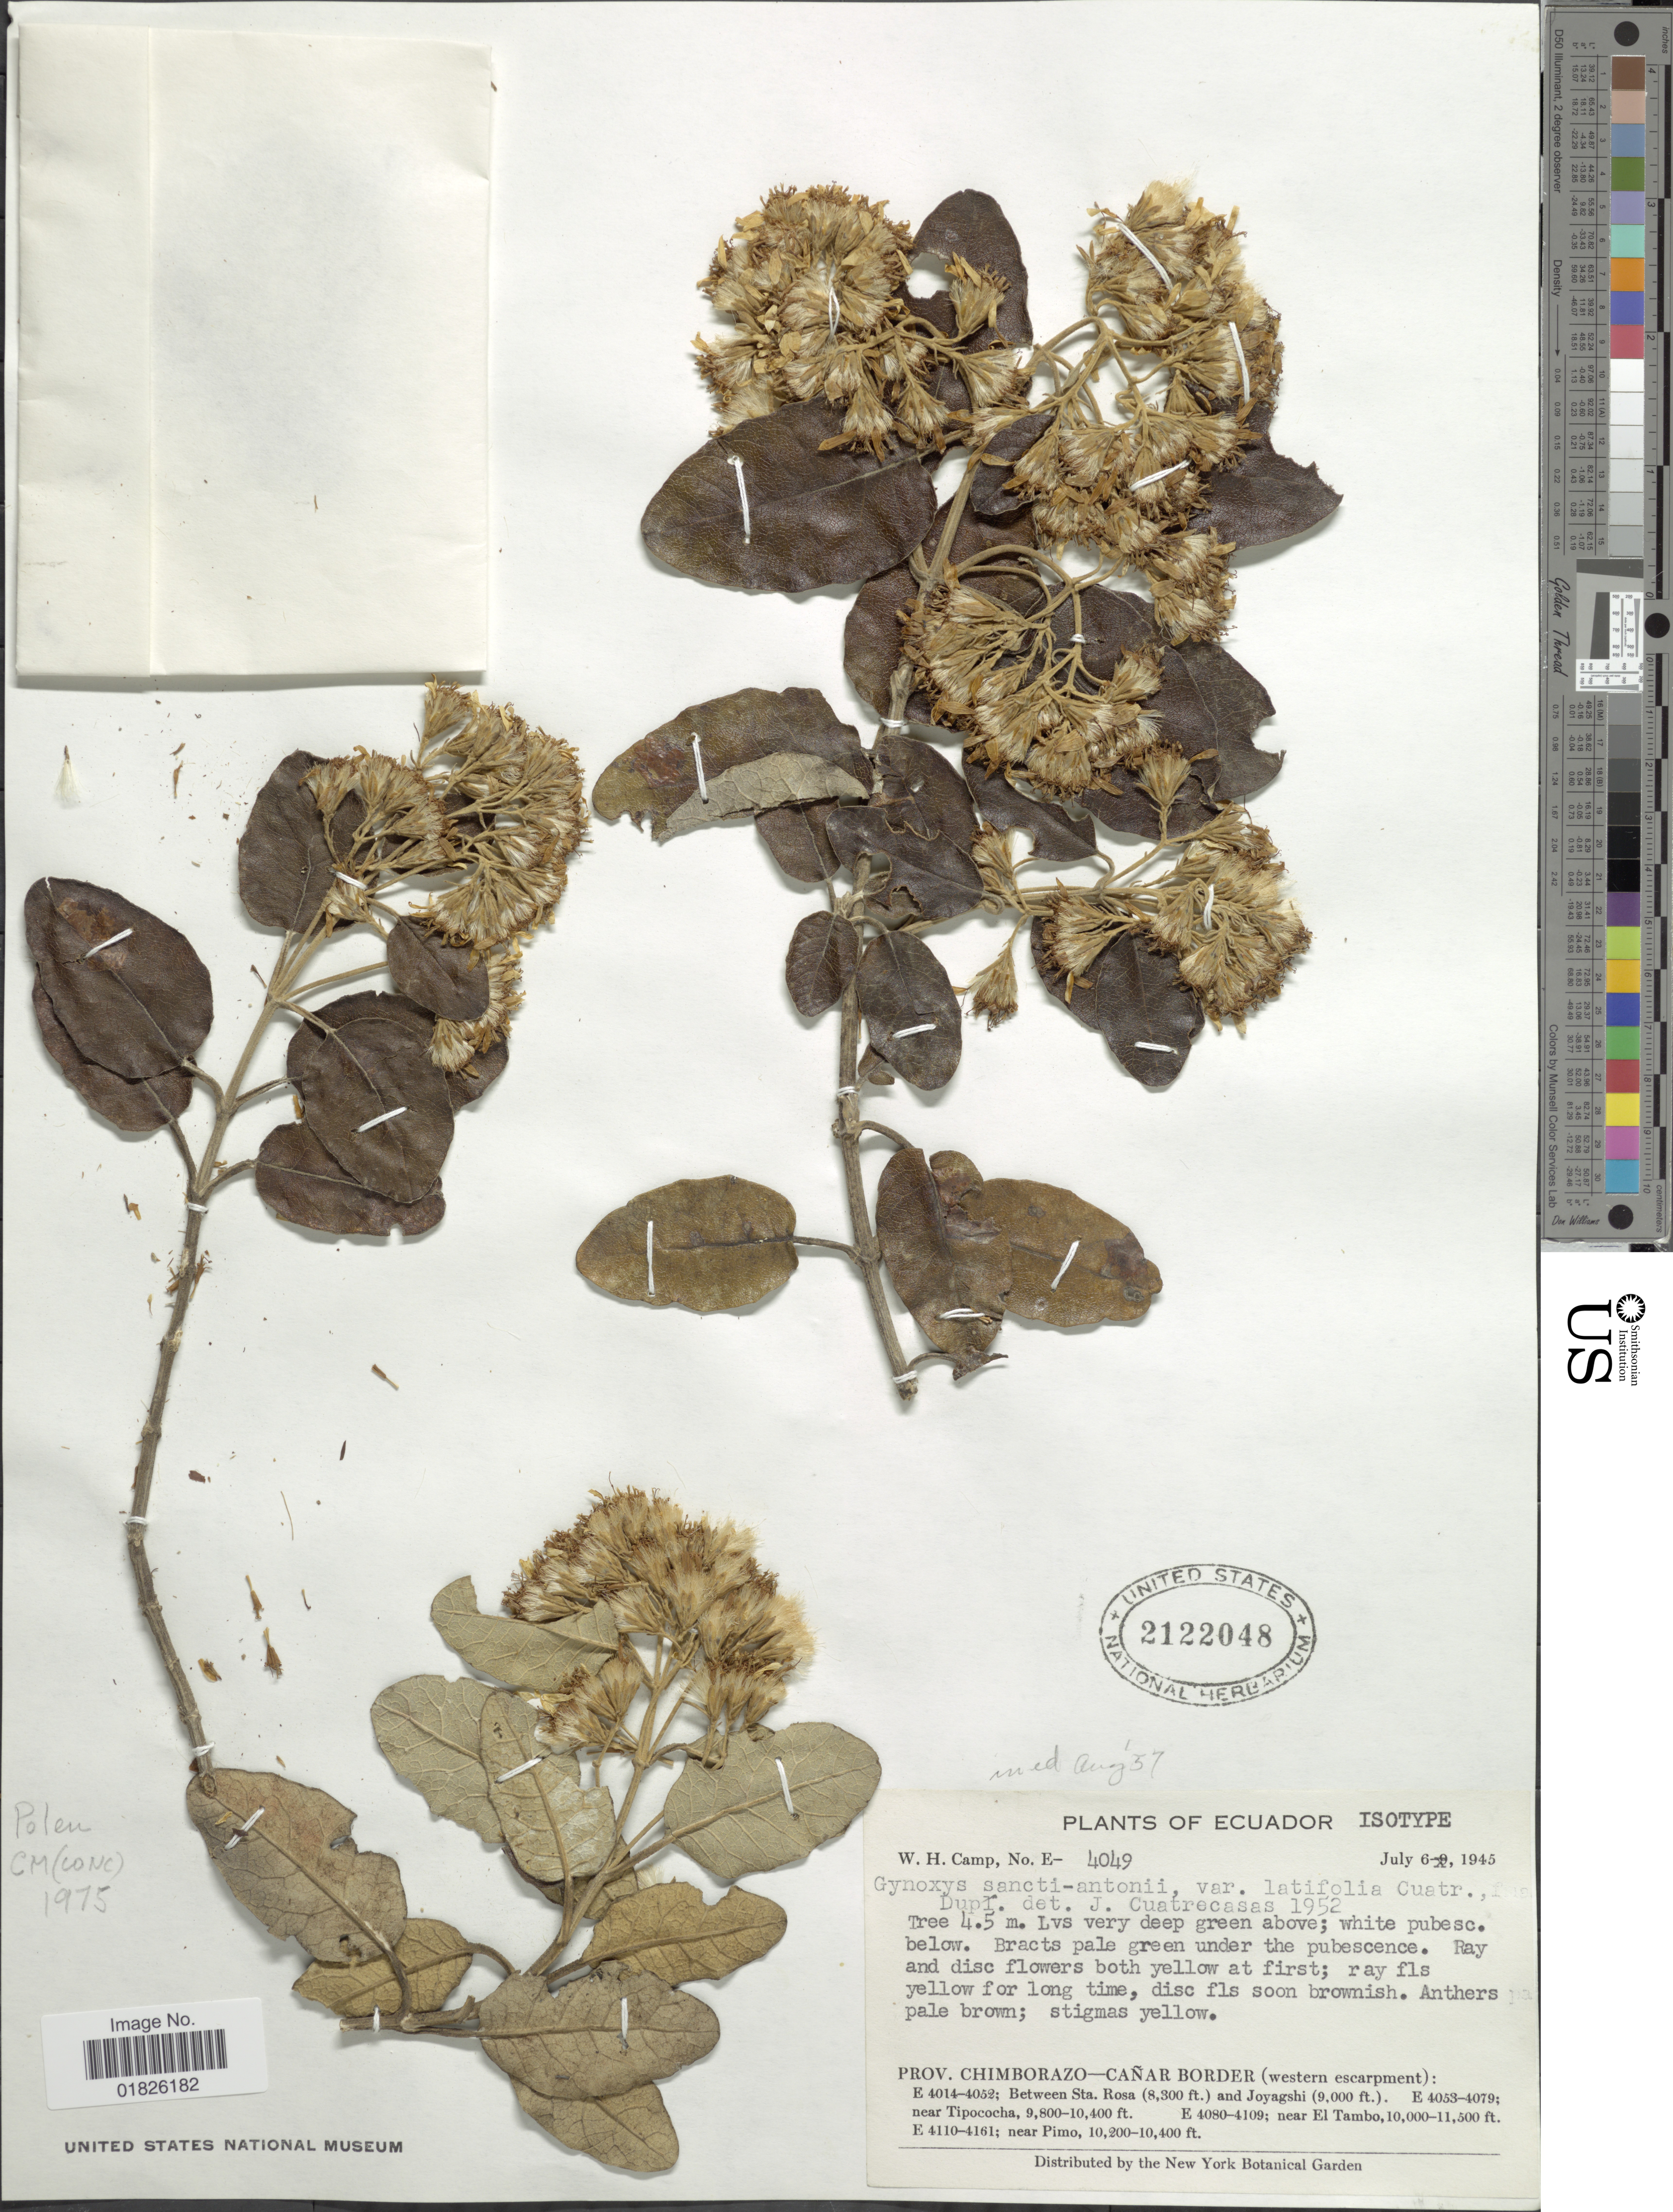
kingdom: Plantae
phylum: Tracheophyta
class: Magnoliopsida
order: Asterales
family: Asteraceae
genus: Gynoxys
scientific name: Gynoxys cuicochensis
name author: Cuatrec.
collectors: W. H. Camp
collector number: E-4049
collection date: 1945-07-06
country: Ecuador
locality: Prov. Chimborazo-canar border (western escarpement) E 4014-4052; between Sta. Rosa and Joyagshi. E 4053-4079 near Tipococha E 4080-4109 near El Tambo E 4110-4161 ; near Pimo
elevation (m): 2530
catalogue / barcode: US 2122048